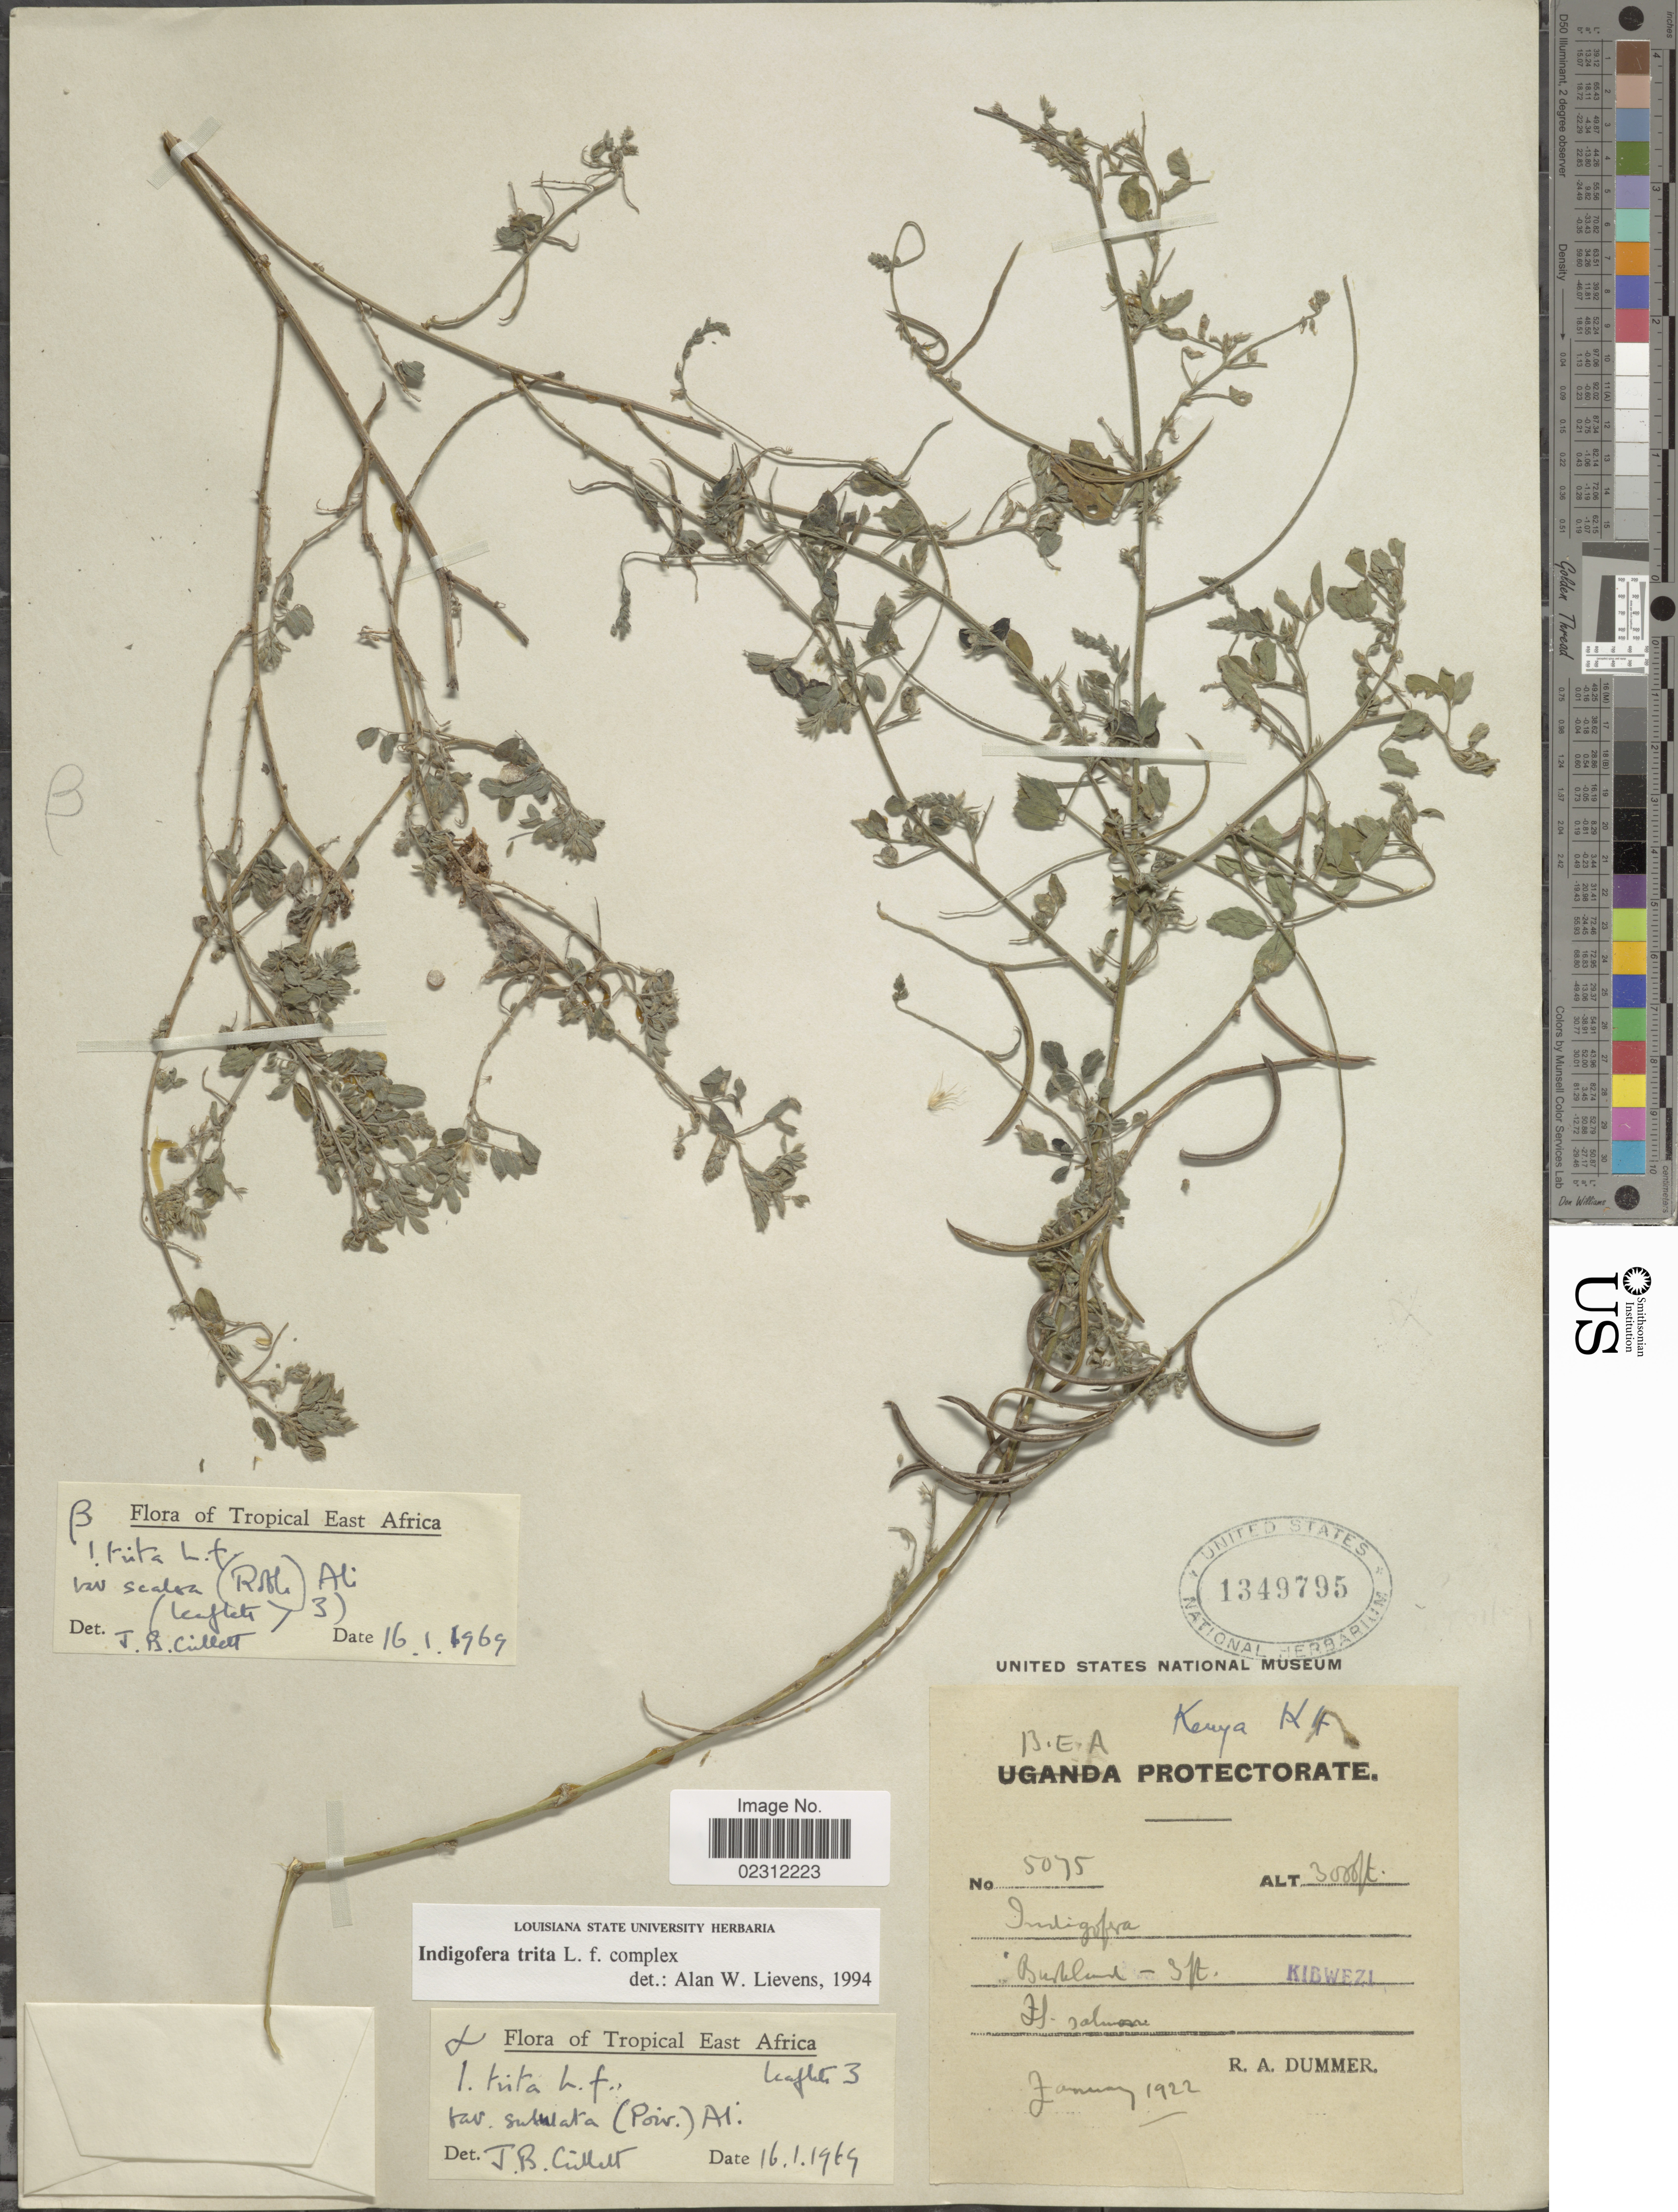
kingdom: Plantae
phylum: Tracheophyta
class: Magnoliopsida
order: Fabales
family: Fabaceae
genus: Indigofera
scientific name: Indigofera trita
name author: L. f.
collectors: R. Dümmer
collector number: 5075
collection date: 1922-01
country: Kenya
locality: [illegible text]. Kibwezi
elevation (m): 914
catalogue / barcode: US 1349795